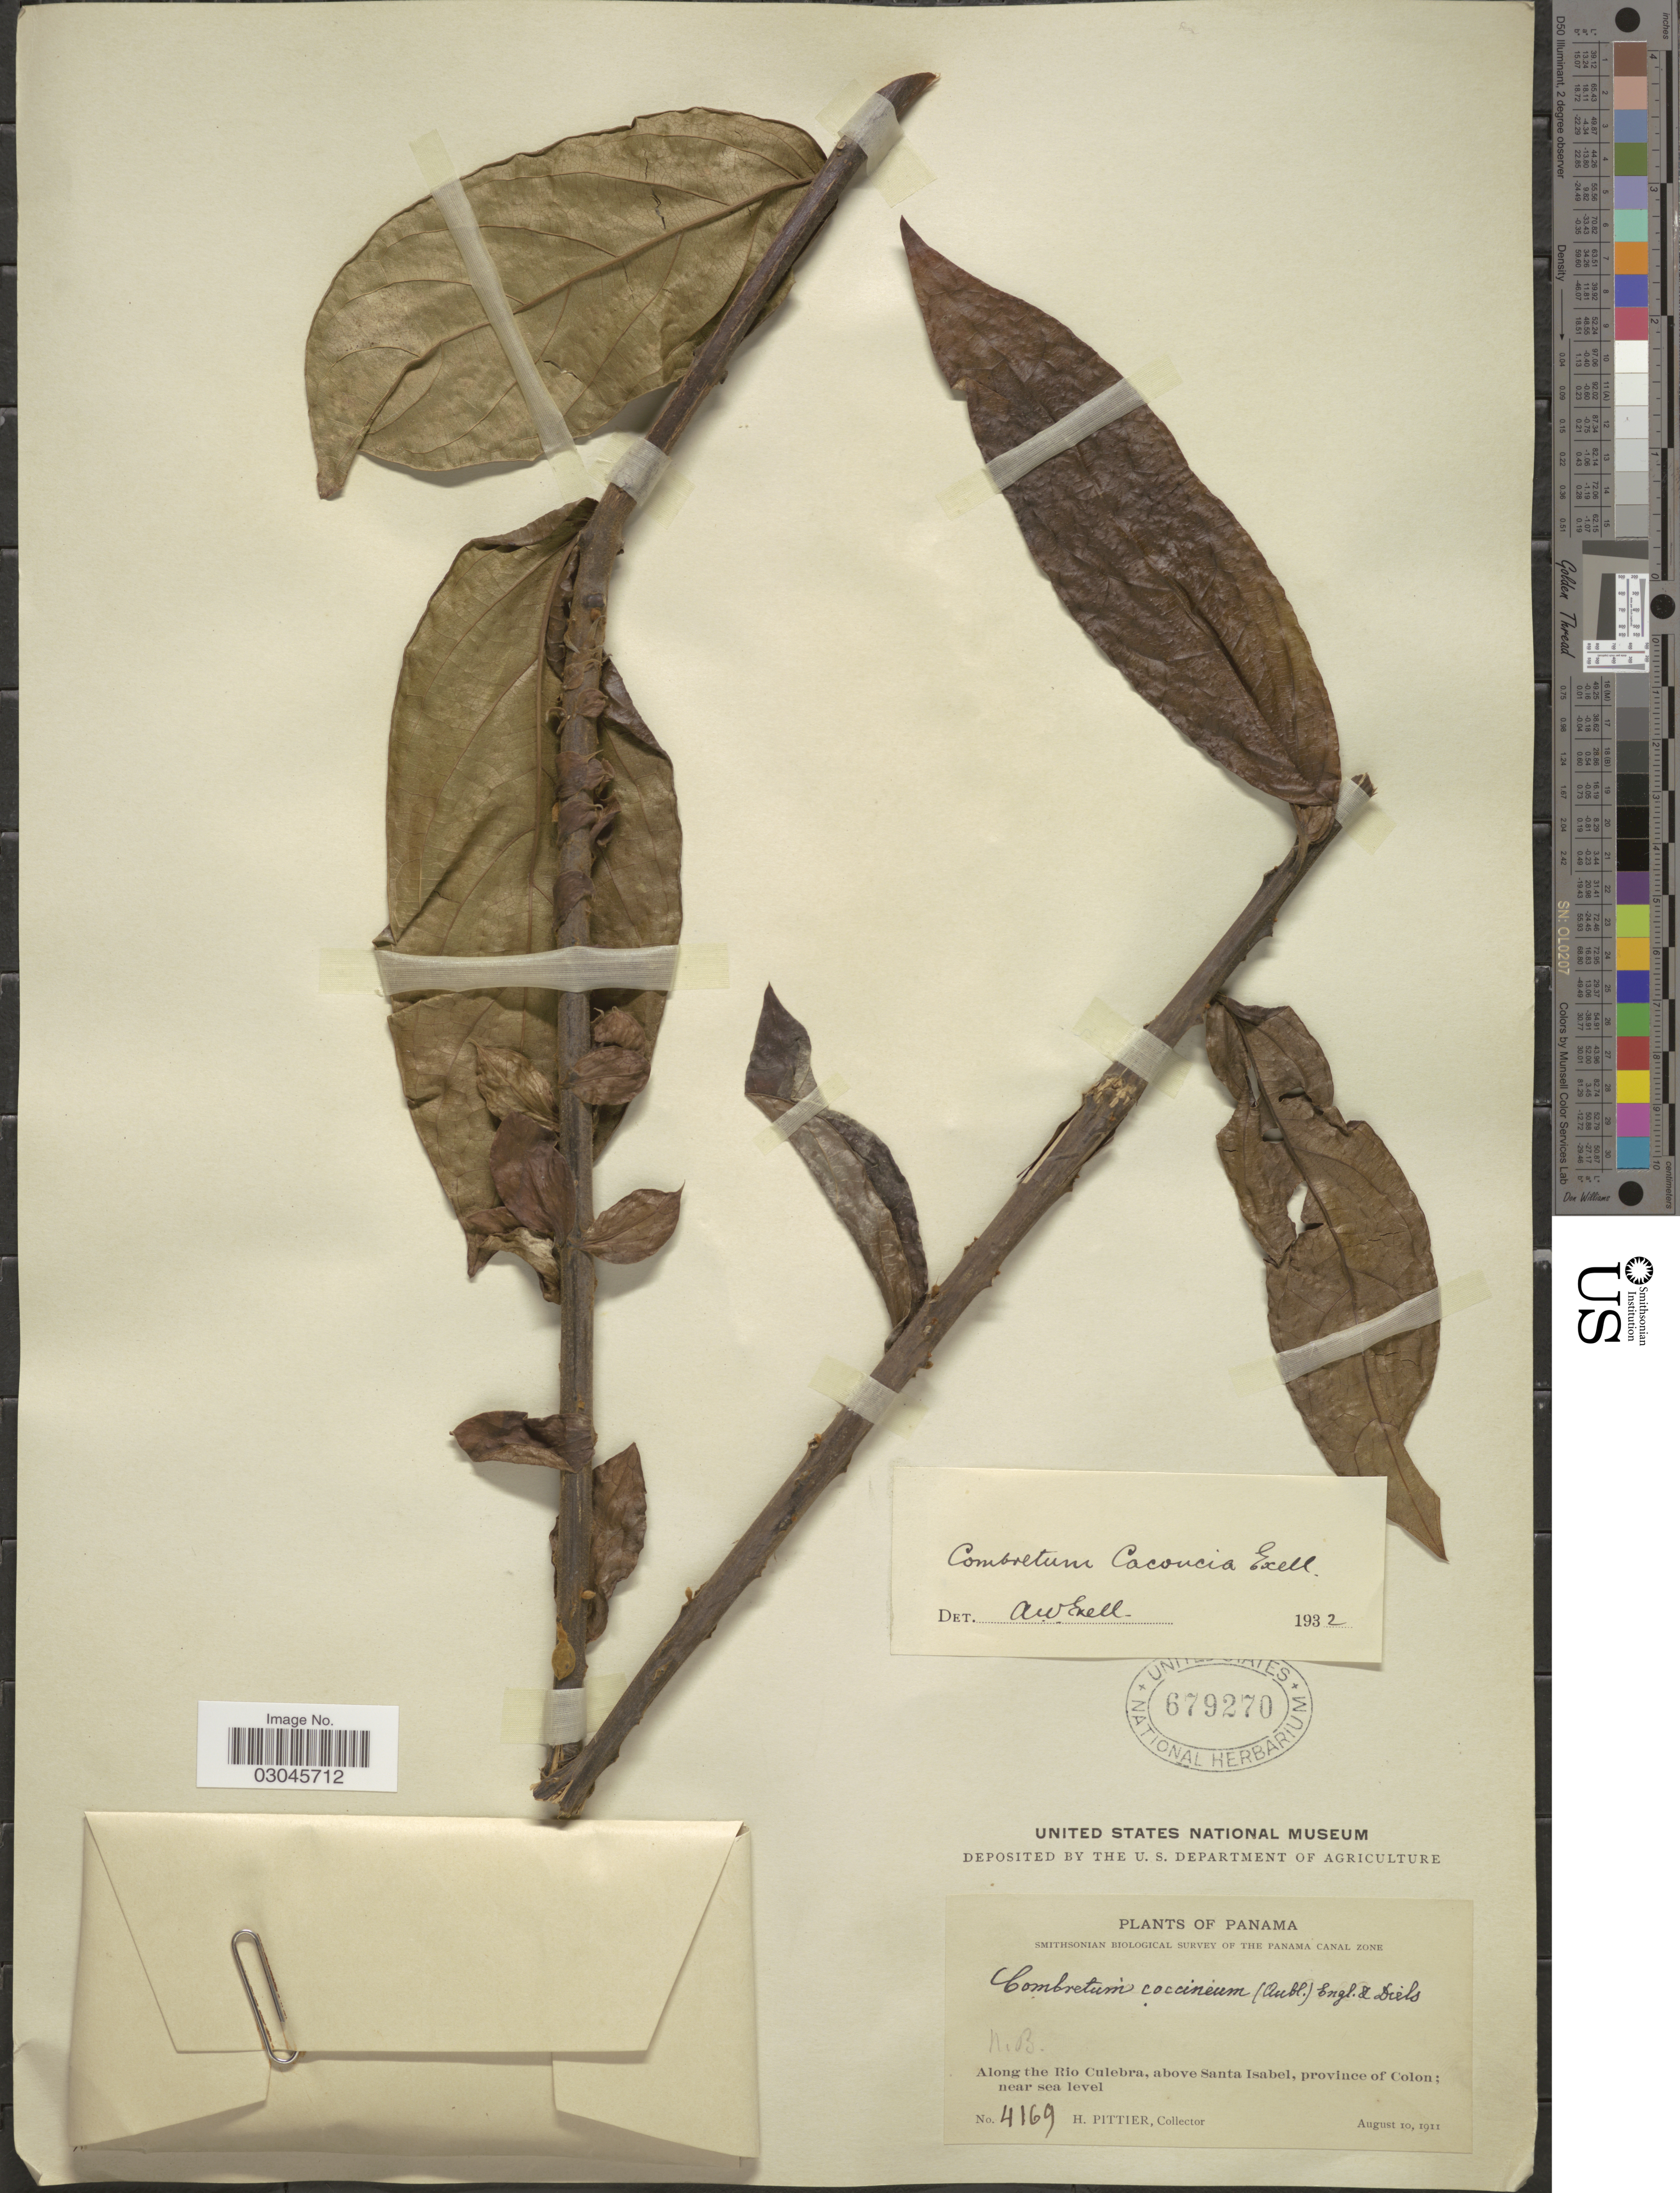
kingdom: Plantae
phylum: Tracheophyta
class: Magnoliopsida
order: Myrtales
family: Combretaceae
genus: Combretum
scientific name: Combretum cacoucia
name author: Exell ex Sandwith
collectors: H. F. Pittier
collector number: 4169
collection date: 1911-08-10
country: Panama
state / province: Colón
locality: Along the Rio Culebra, above Santa Isabel, province of Colon.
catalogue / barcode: US 679270